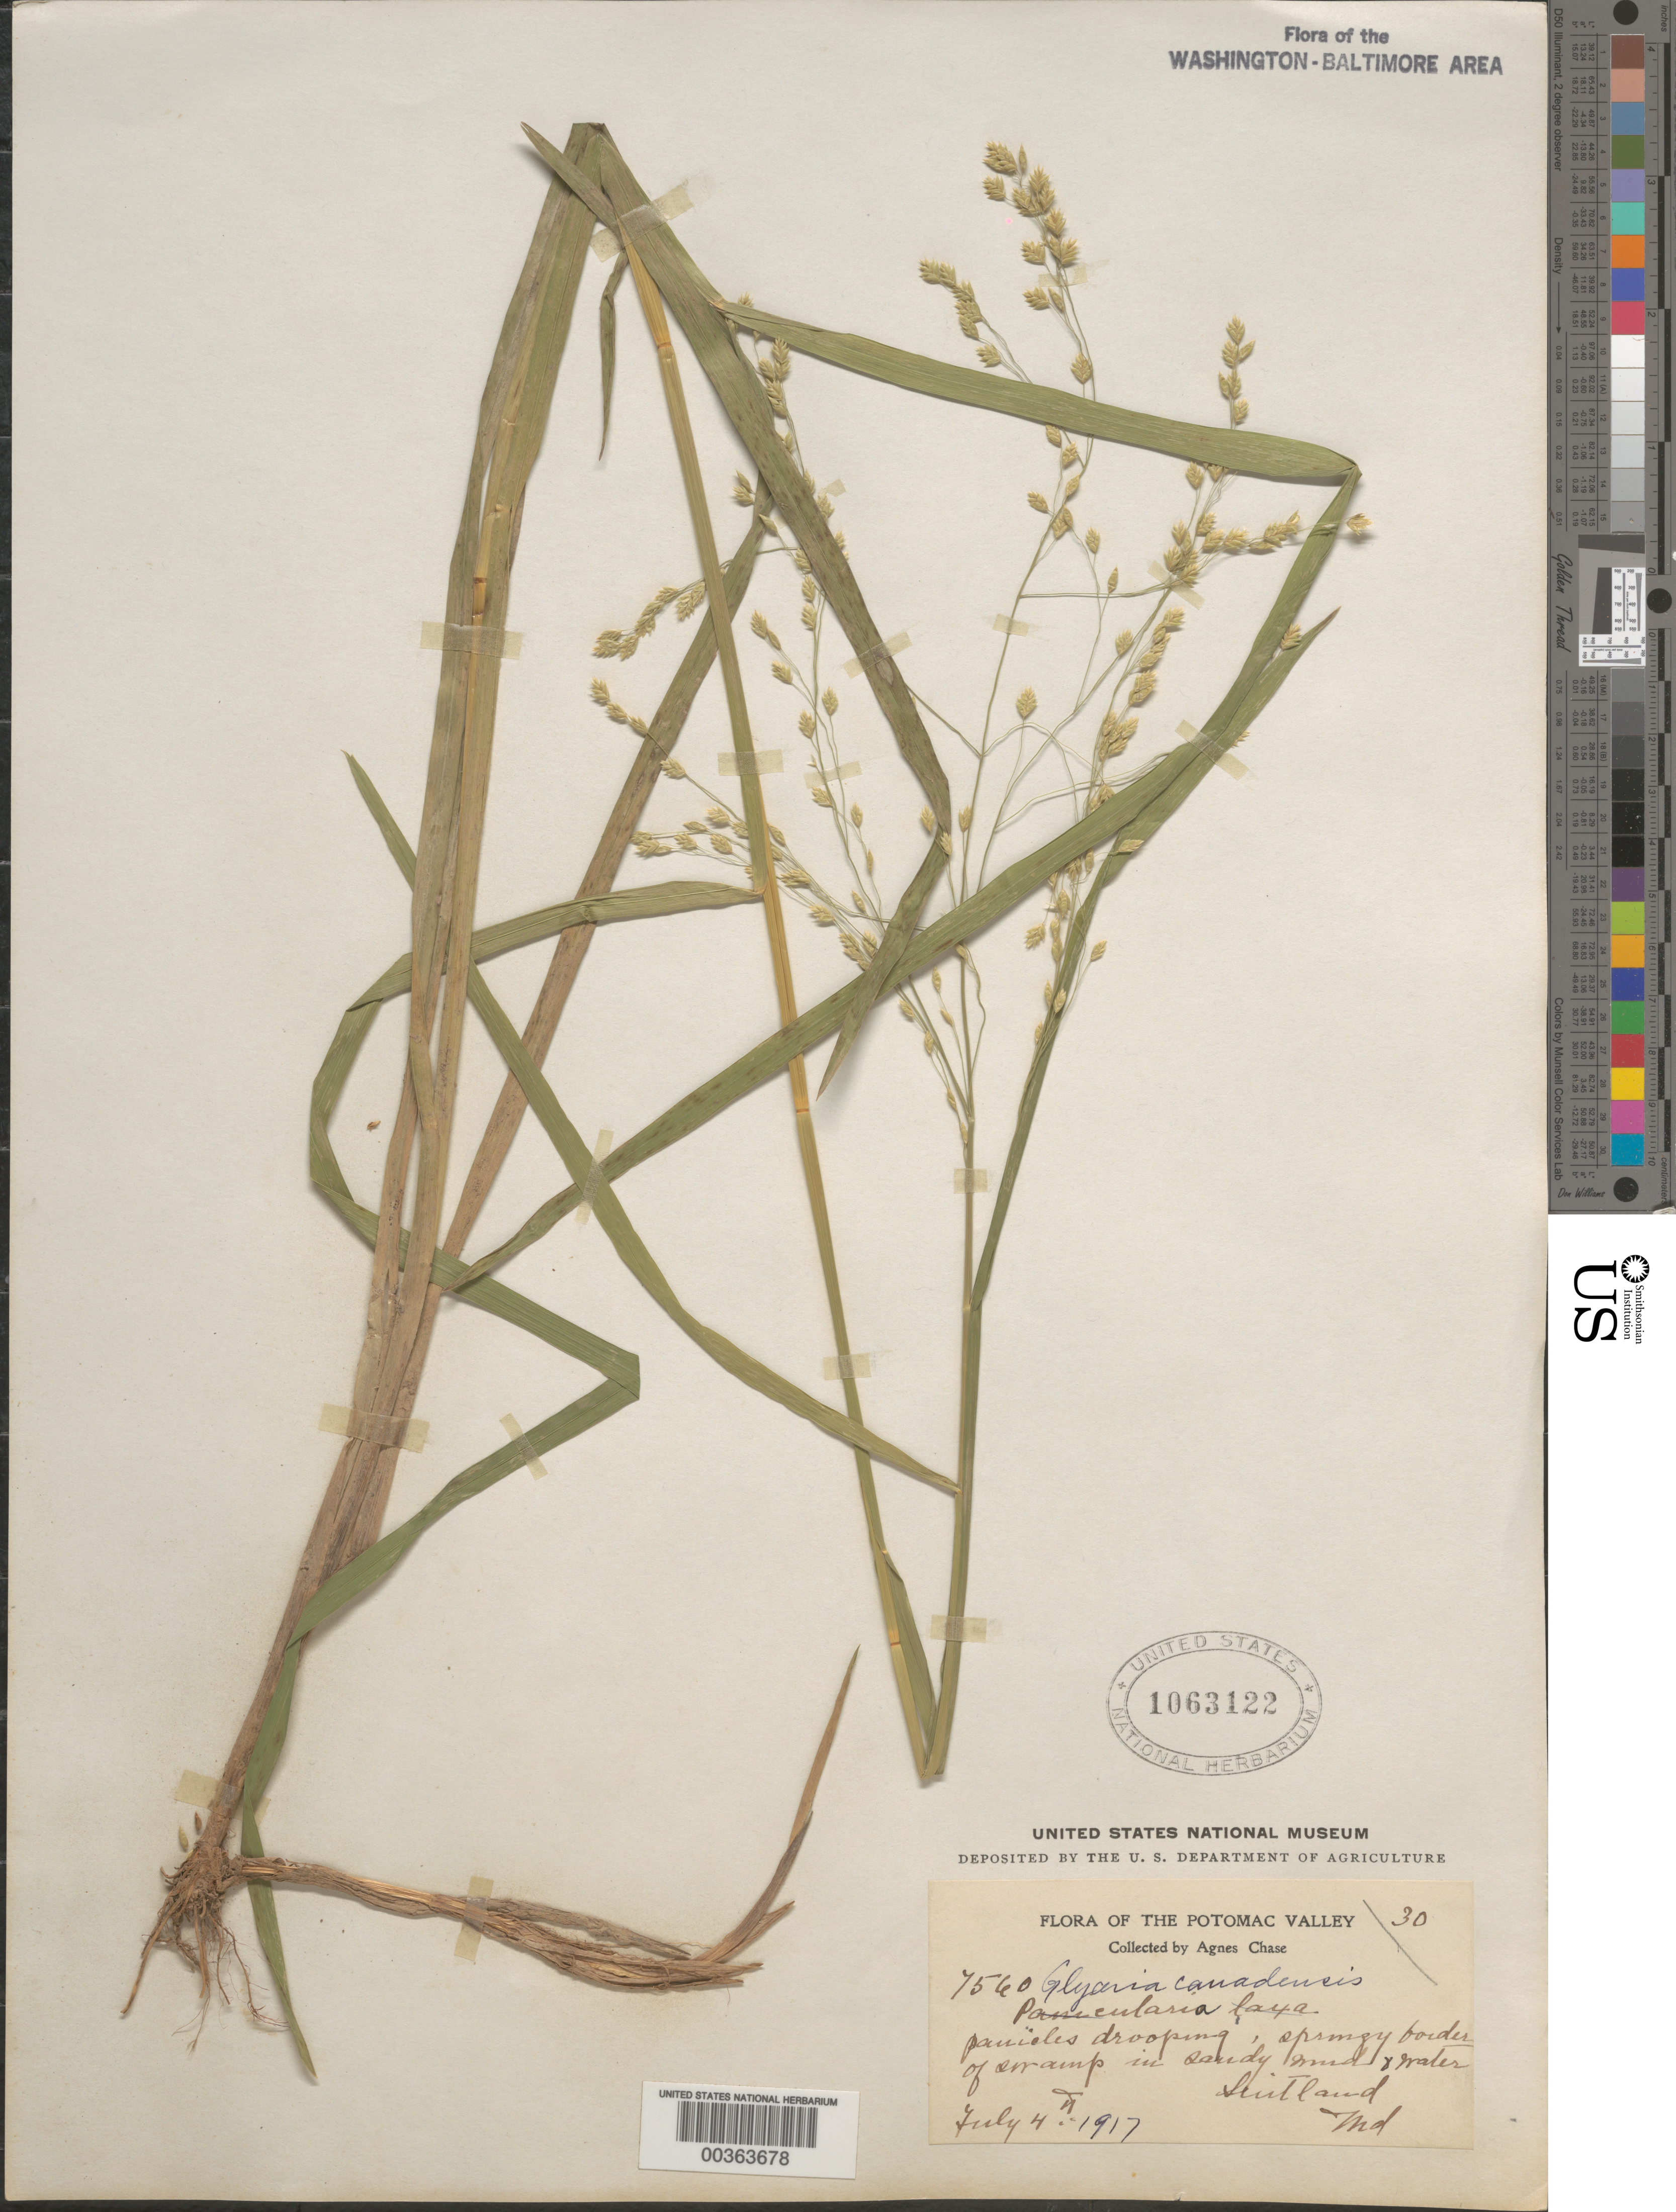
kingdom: Plantae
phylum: Tracheophyta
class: Liliopsida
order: Poales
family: Poaceae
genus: Glyceria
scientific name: Glyceria canadensis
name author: (Michx.) Trin.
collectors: A. Chase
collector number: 7560 / 30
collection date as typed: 04 Jul 1917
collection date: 1917-07-04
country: United States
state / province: Maryland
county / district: Prince George's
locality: Suitland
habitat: Springy border of swamp in sandy mud and water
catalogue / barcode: US 1063122